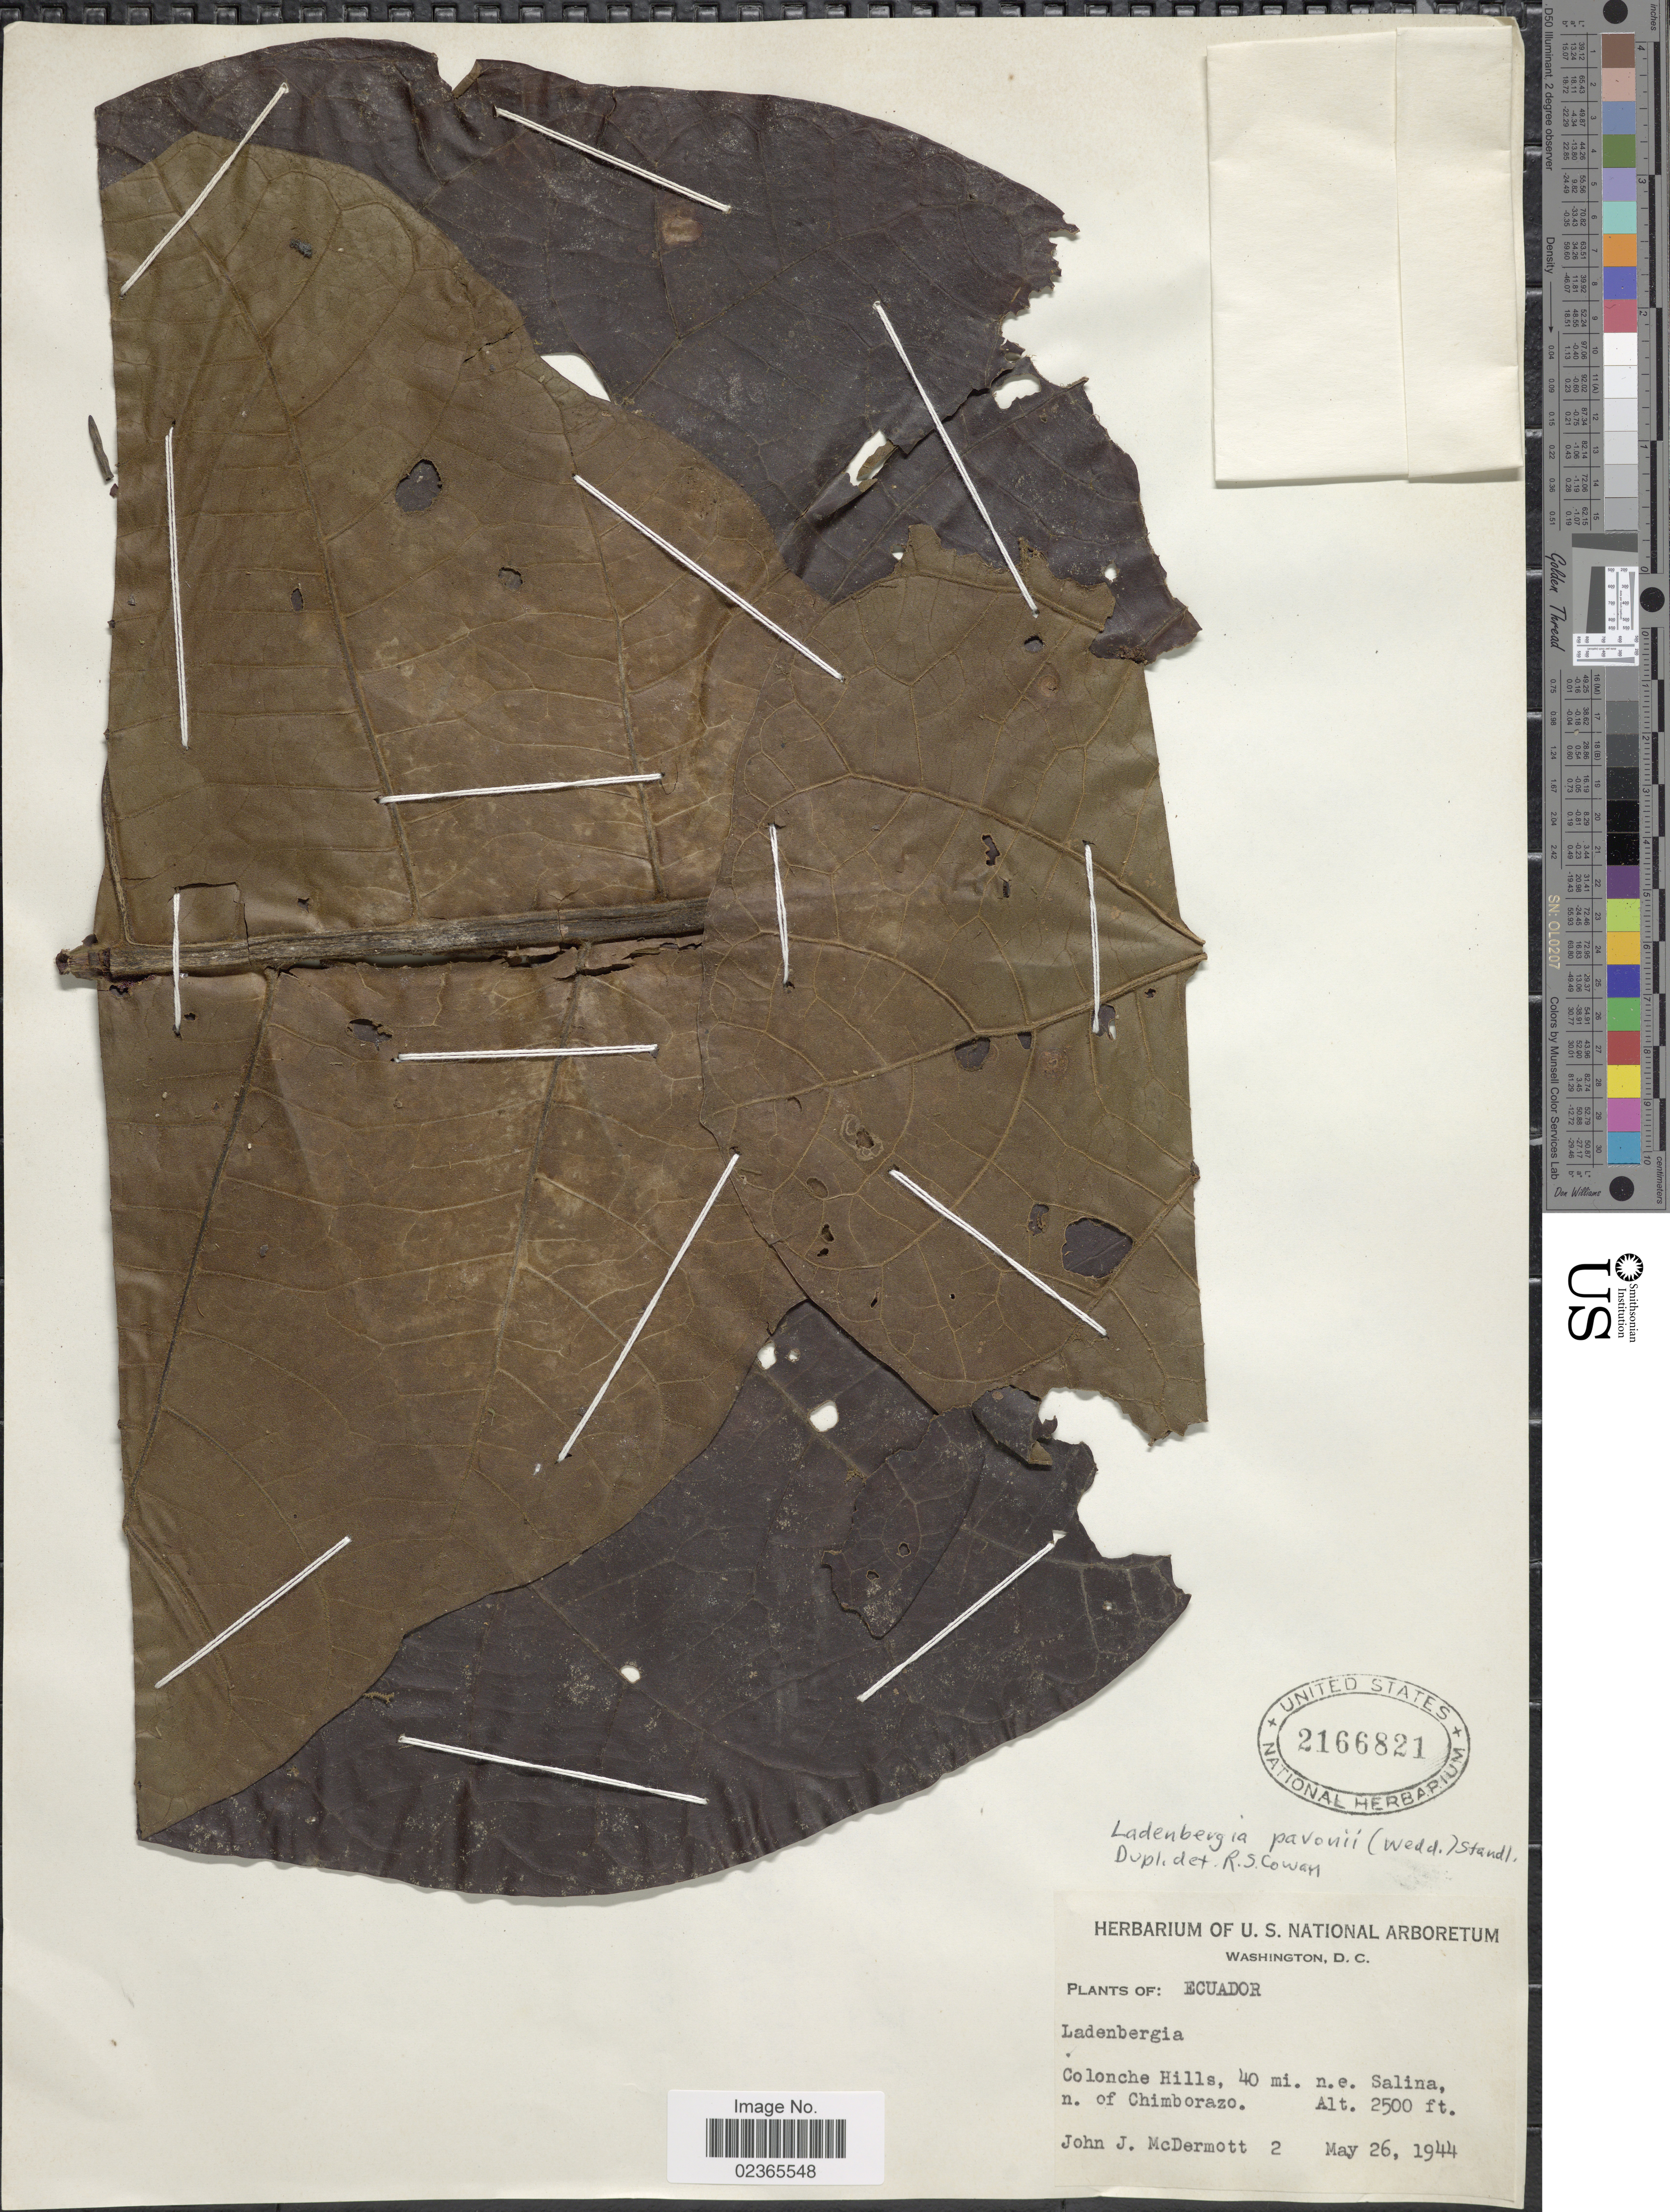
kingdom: Plantae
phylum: Tracheophyta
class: Magnoliopsida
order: Gentianales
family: Rubiaceae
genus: Ladenbergia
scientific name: Ladenbergia pavonii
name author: (Lamb.) Standl.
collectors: J. McDermott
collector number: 2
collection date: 1944-05-26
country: Ecuador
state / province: Chimborazo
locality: Colonche Hills, 40 mi. n.e. Salina, n. of Chimborazo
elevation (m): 762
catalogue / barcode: US 2166821